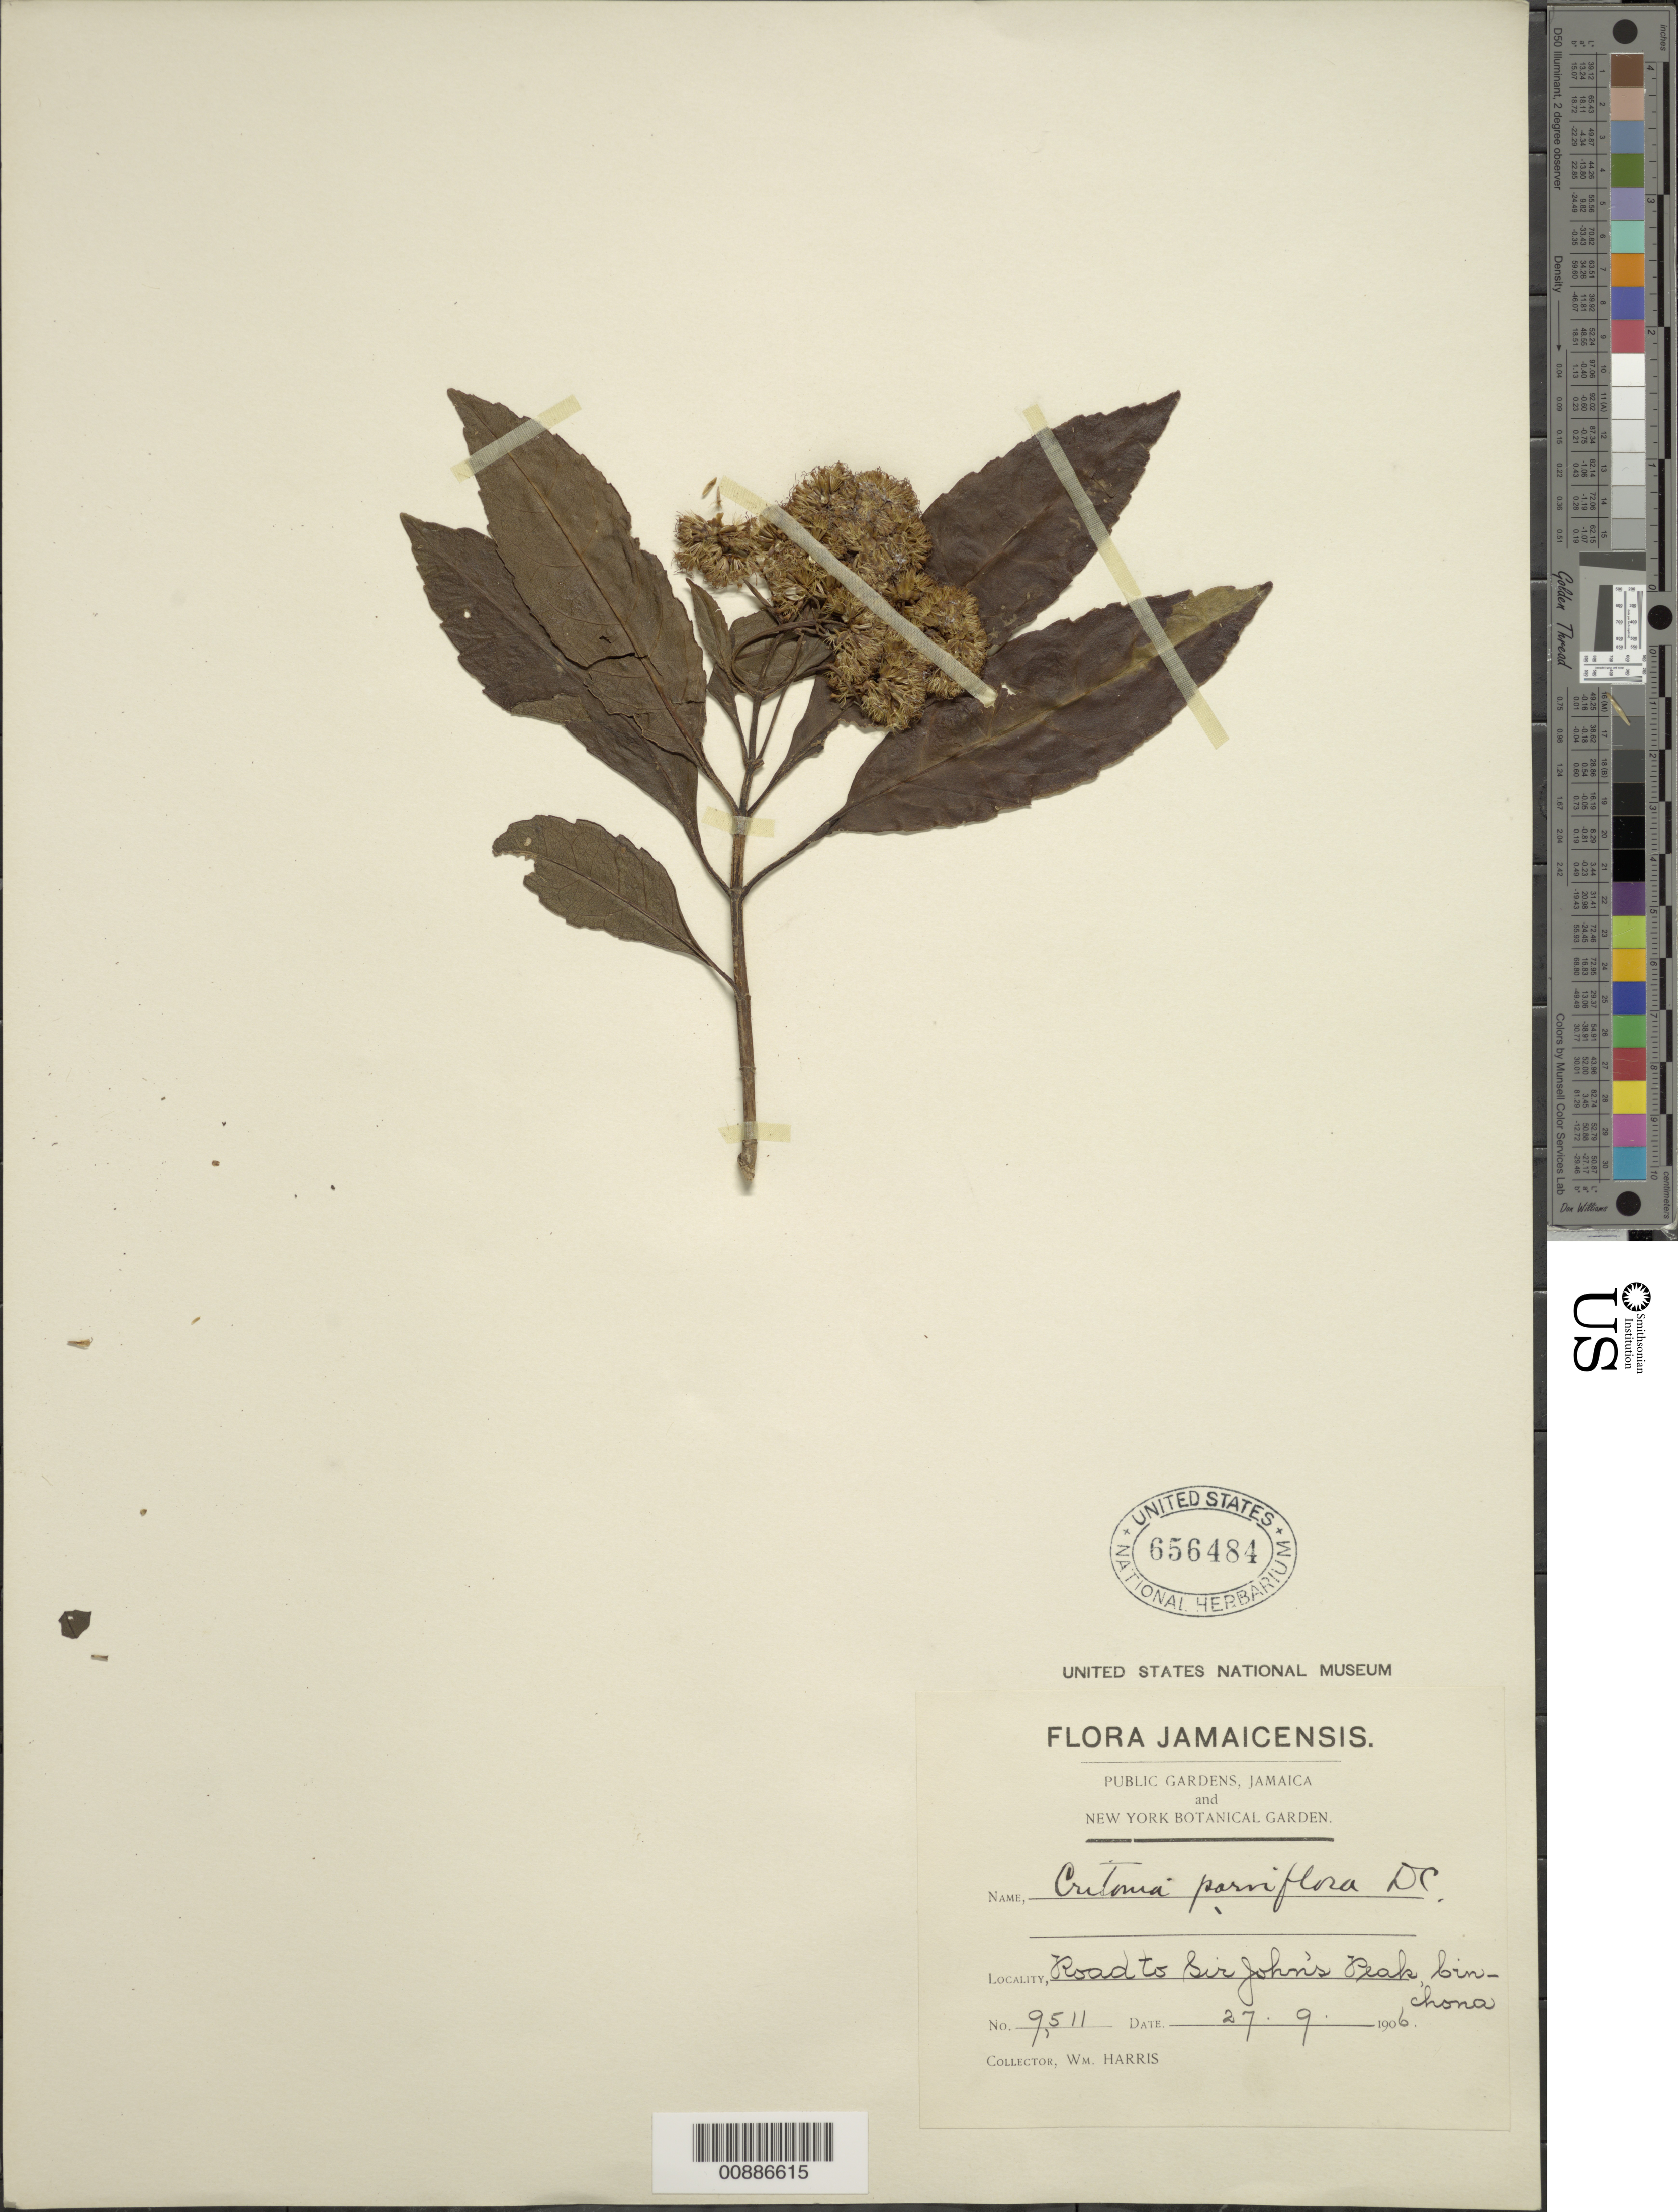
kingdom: Plantae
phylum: Tracheophyta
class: Magnoliopsida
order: Asterales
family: Asteraceae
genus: Critonia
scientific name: Critonia parviflora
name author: (Sw.) DC.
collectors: W. H. Harris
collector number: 9511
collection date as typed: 27 Sep 1906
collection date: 1906-09-27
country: Jamaica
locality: Road to Sir John's Peak, Cinchona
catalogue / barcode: US 656484